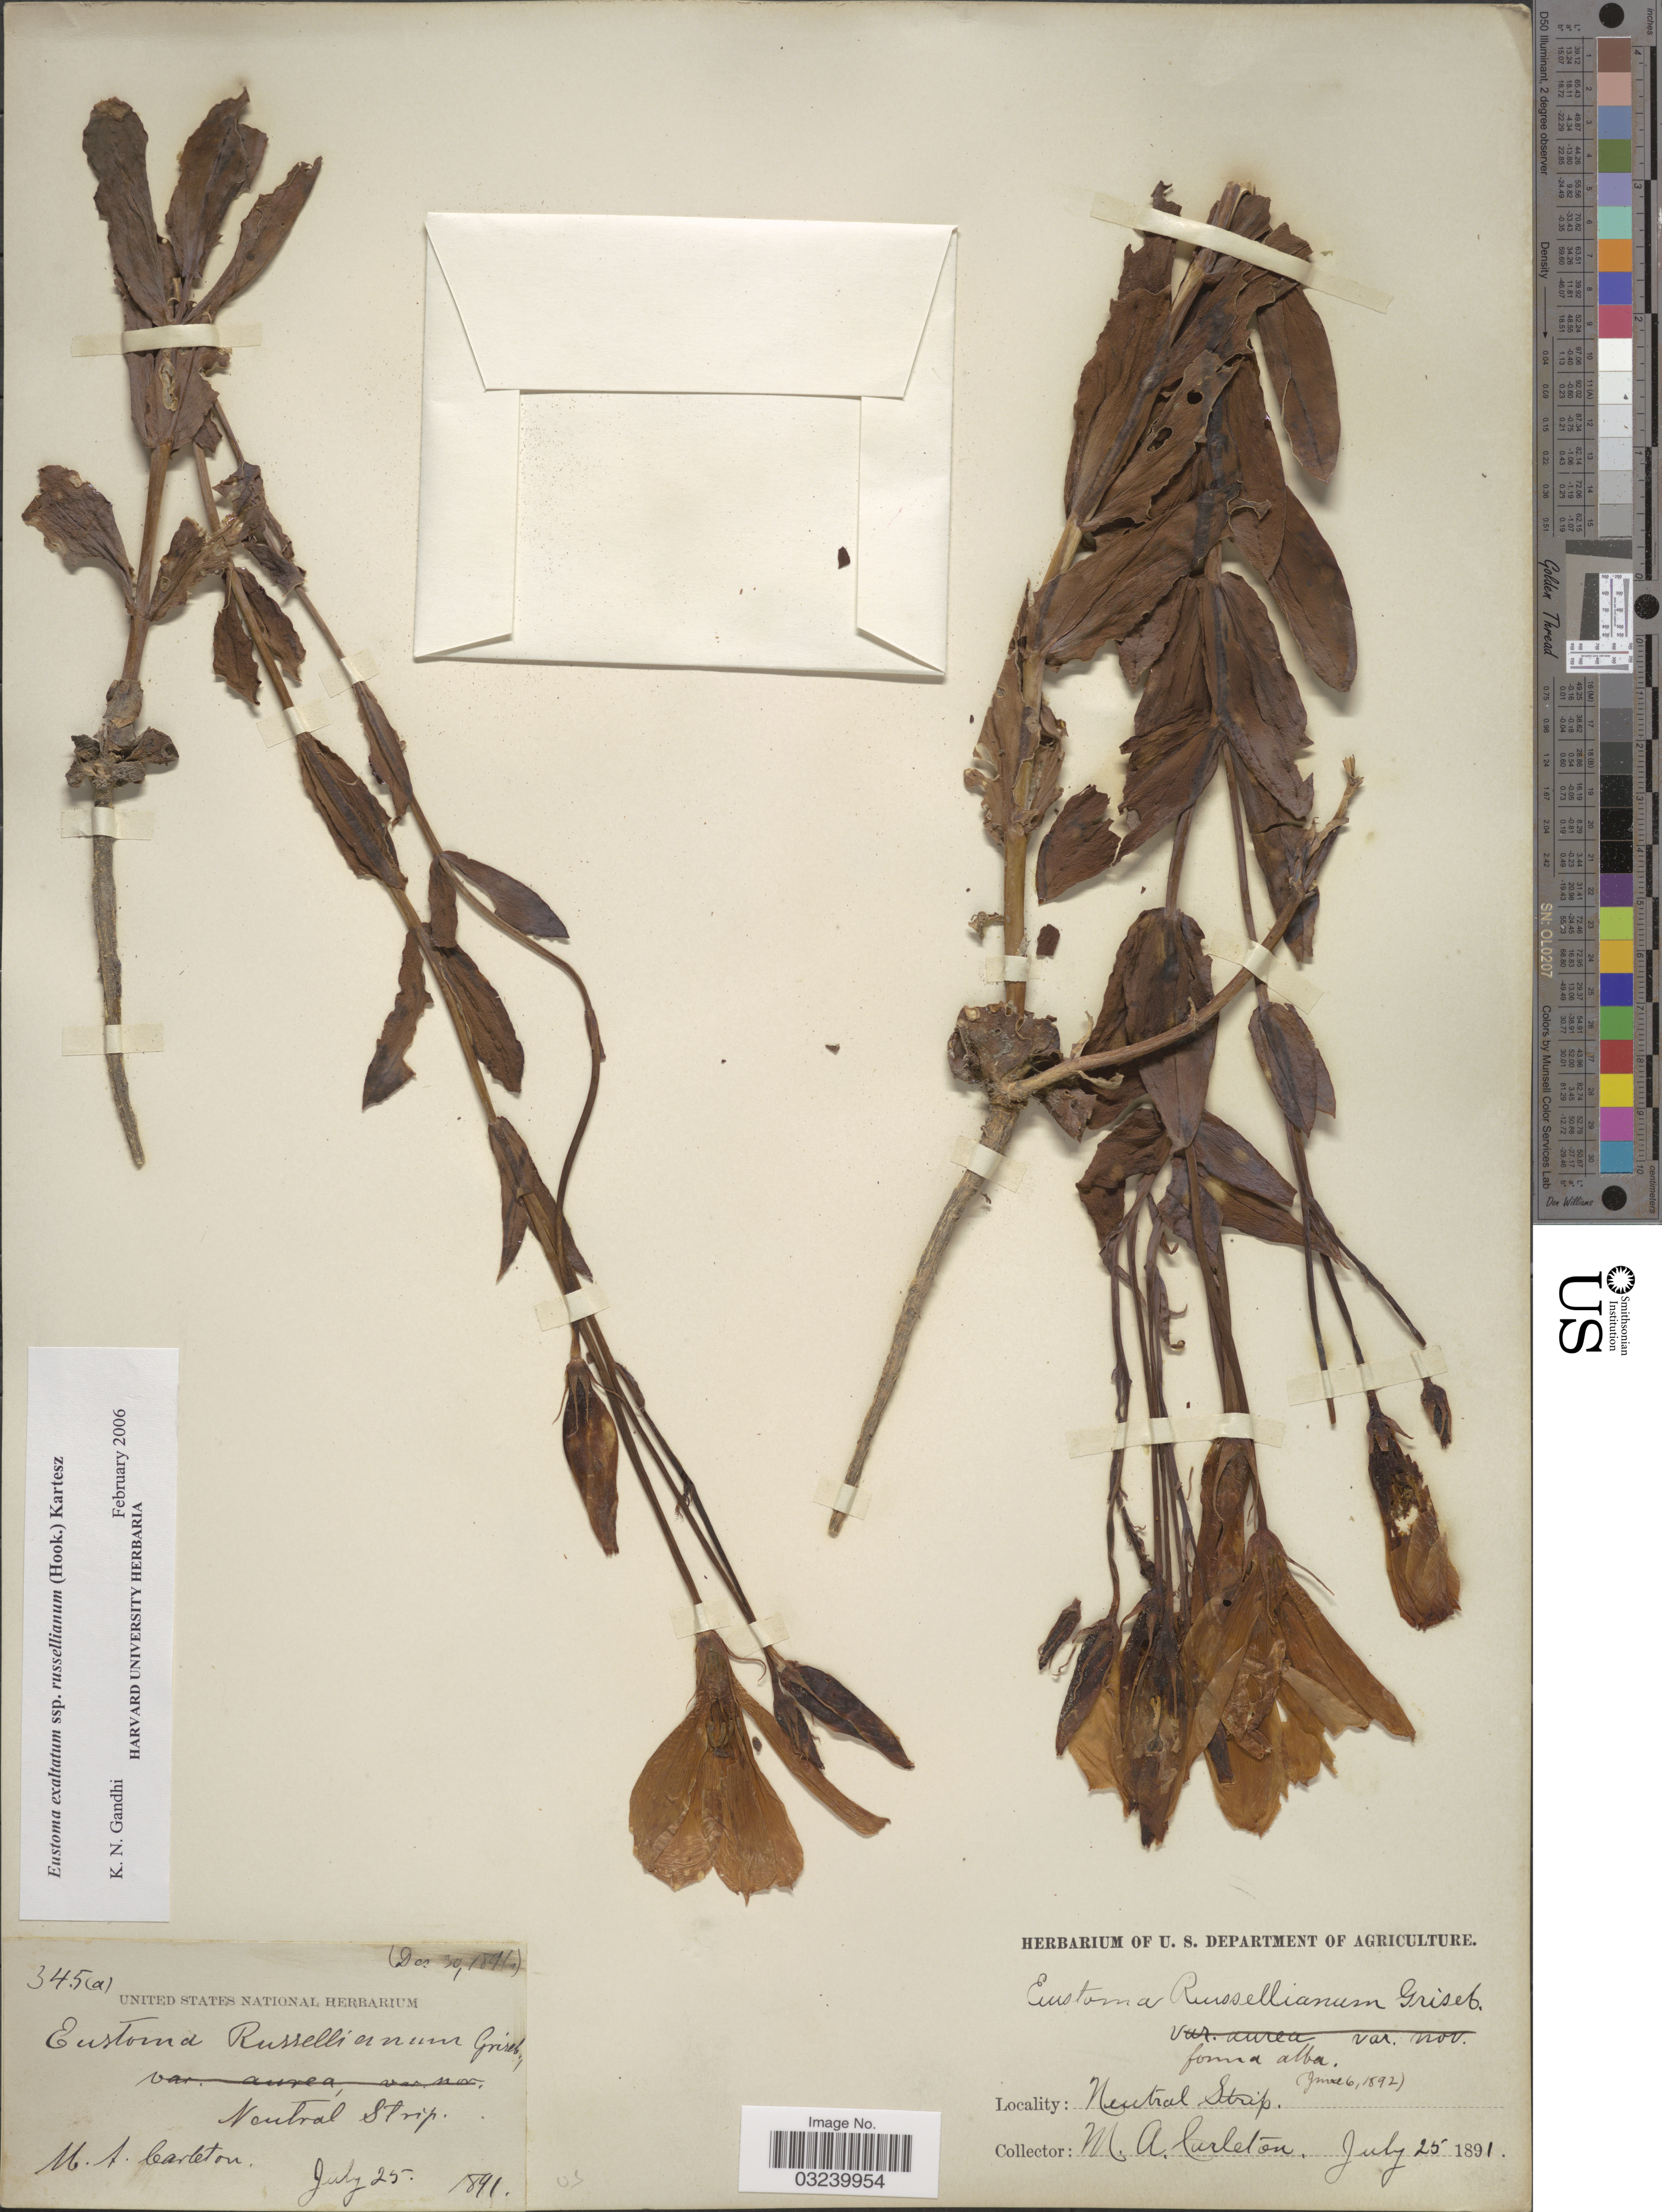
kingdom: Plantae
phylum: Tracheophyta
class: Magnoliopsida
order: Gentianales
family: Gentianaceae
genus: Eustoma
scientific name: Eustoma grandiflorum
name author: (Raf.) Shinners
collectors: M. A. Carleton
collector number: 345 (a)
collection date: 1891-07-25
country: United States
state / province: Louisiana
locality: Neutral Strip.